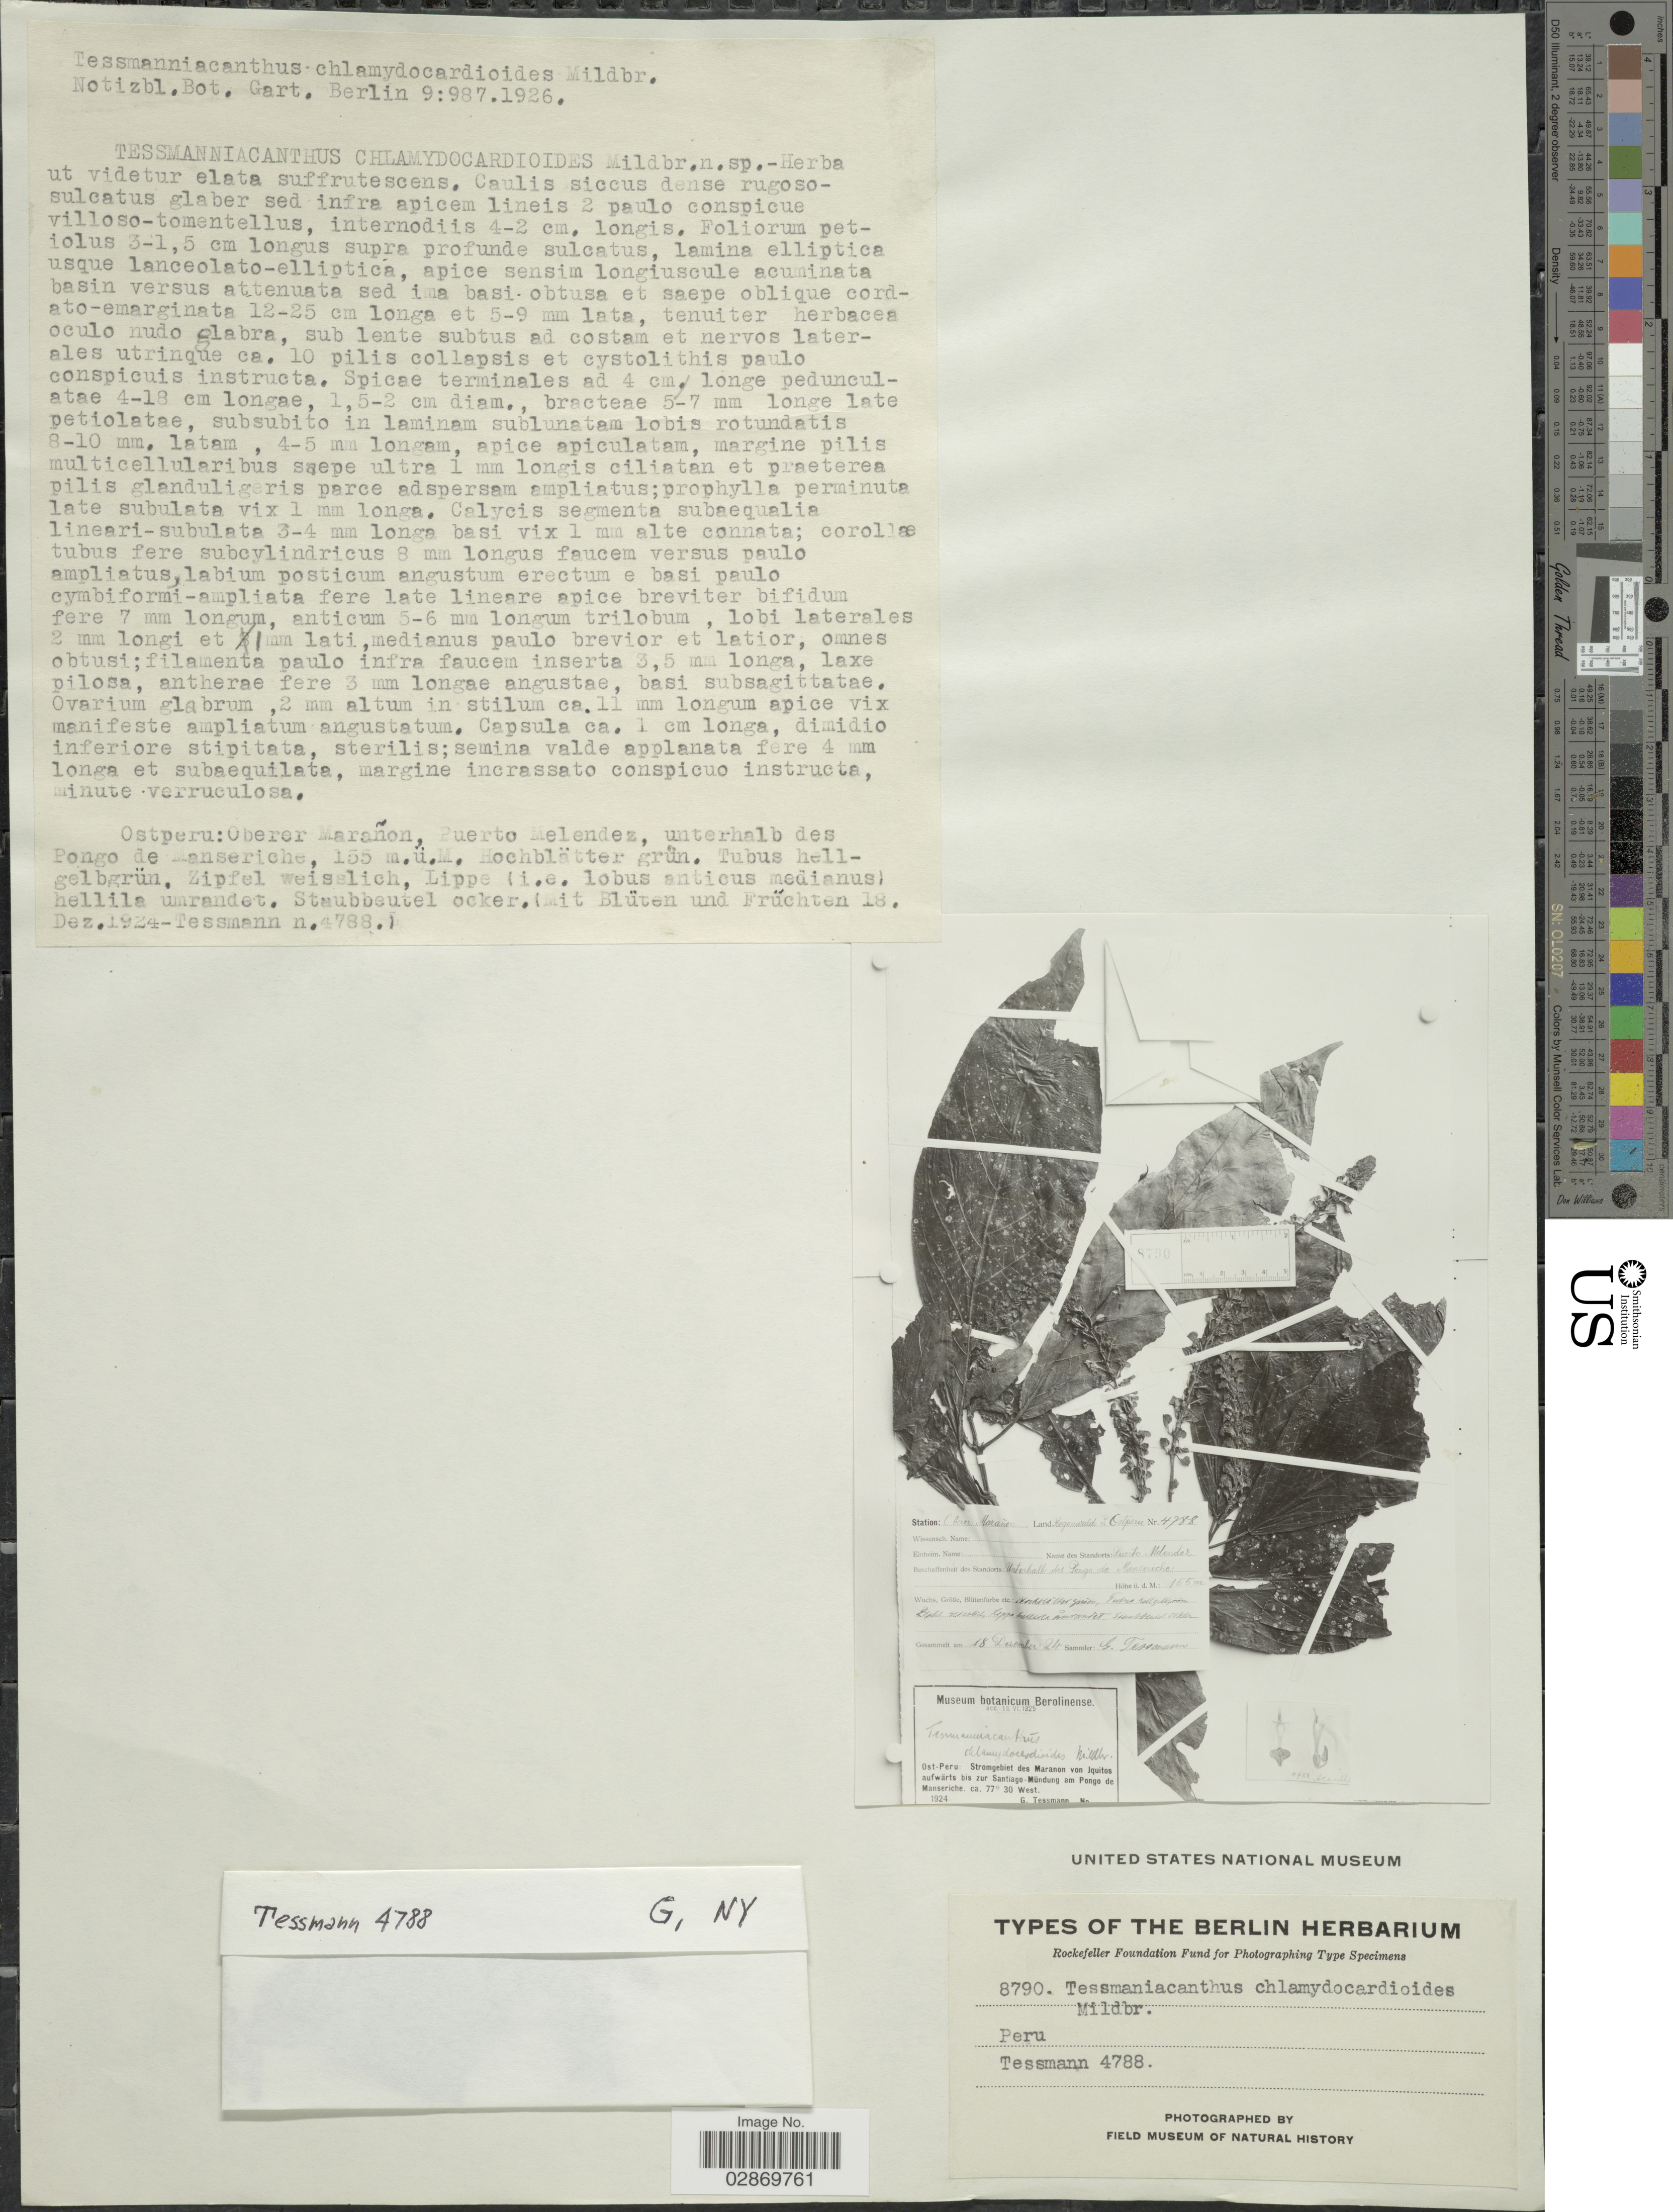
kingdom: Plantae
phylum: Tracheophyta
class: Magnoliopsida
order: Lamiales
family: Acanthaceae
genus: Tessmanniacanthus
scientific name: Tessmanniacanthus chlamydocardioides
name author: Mildbr.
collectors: Tessmann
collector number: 4788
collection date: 1924-12-18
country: Peru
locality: Ostperu: Oberer Marañon, Puerto Melendez, unterhalb des Pongo de Manseriche.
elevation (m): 155